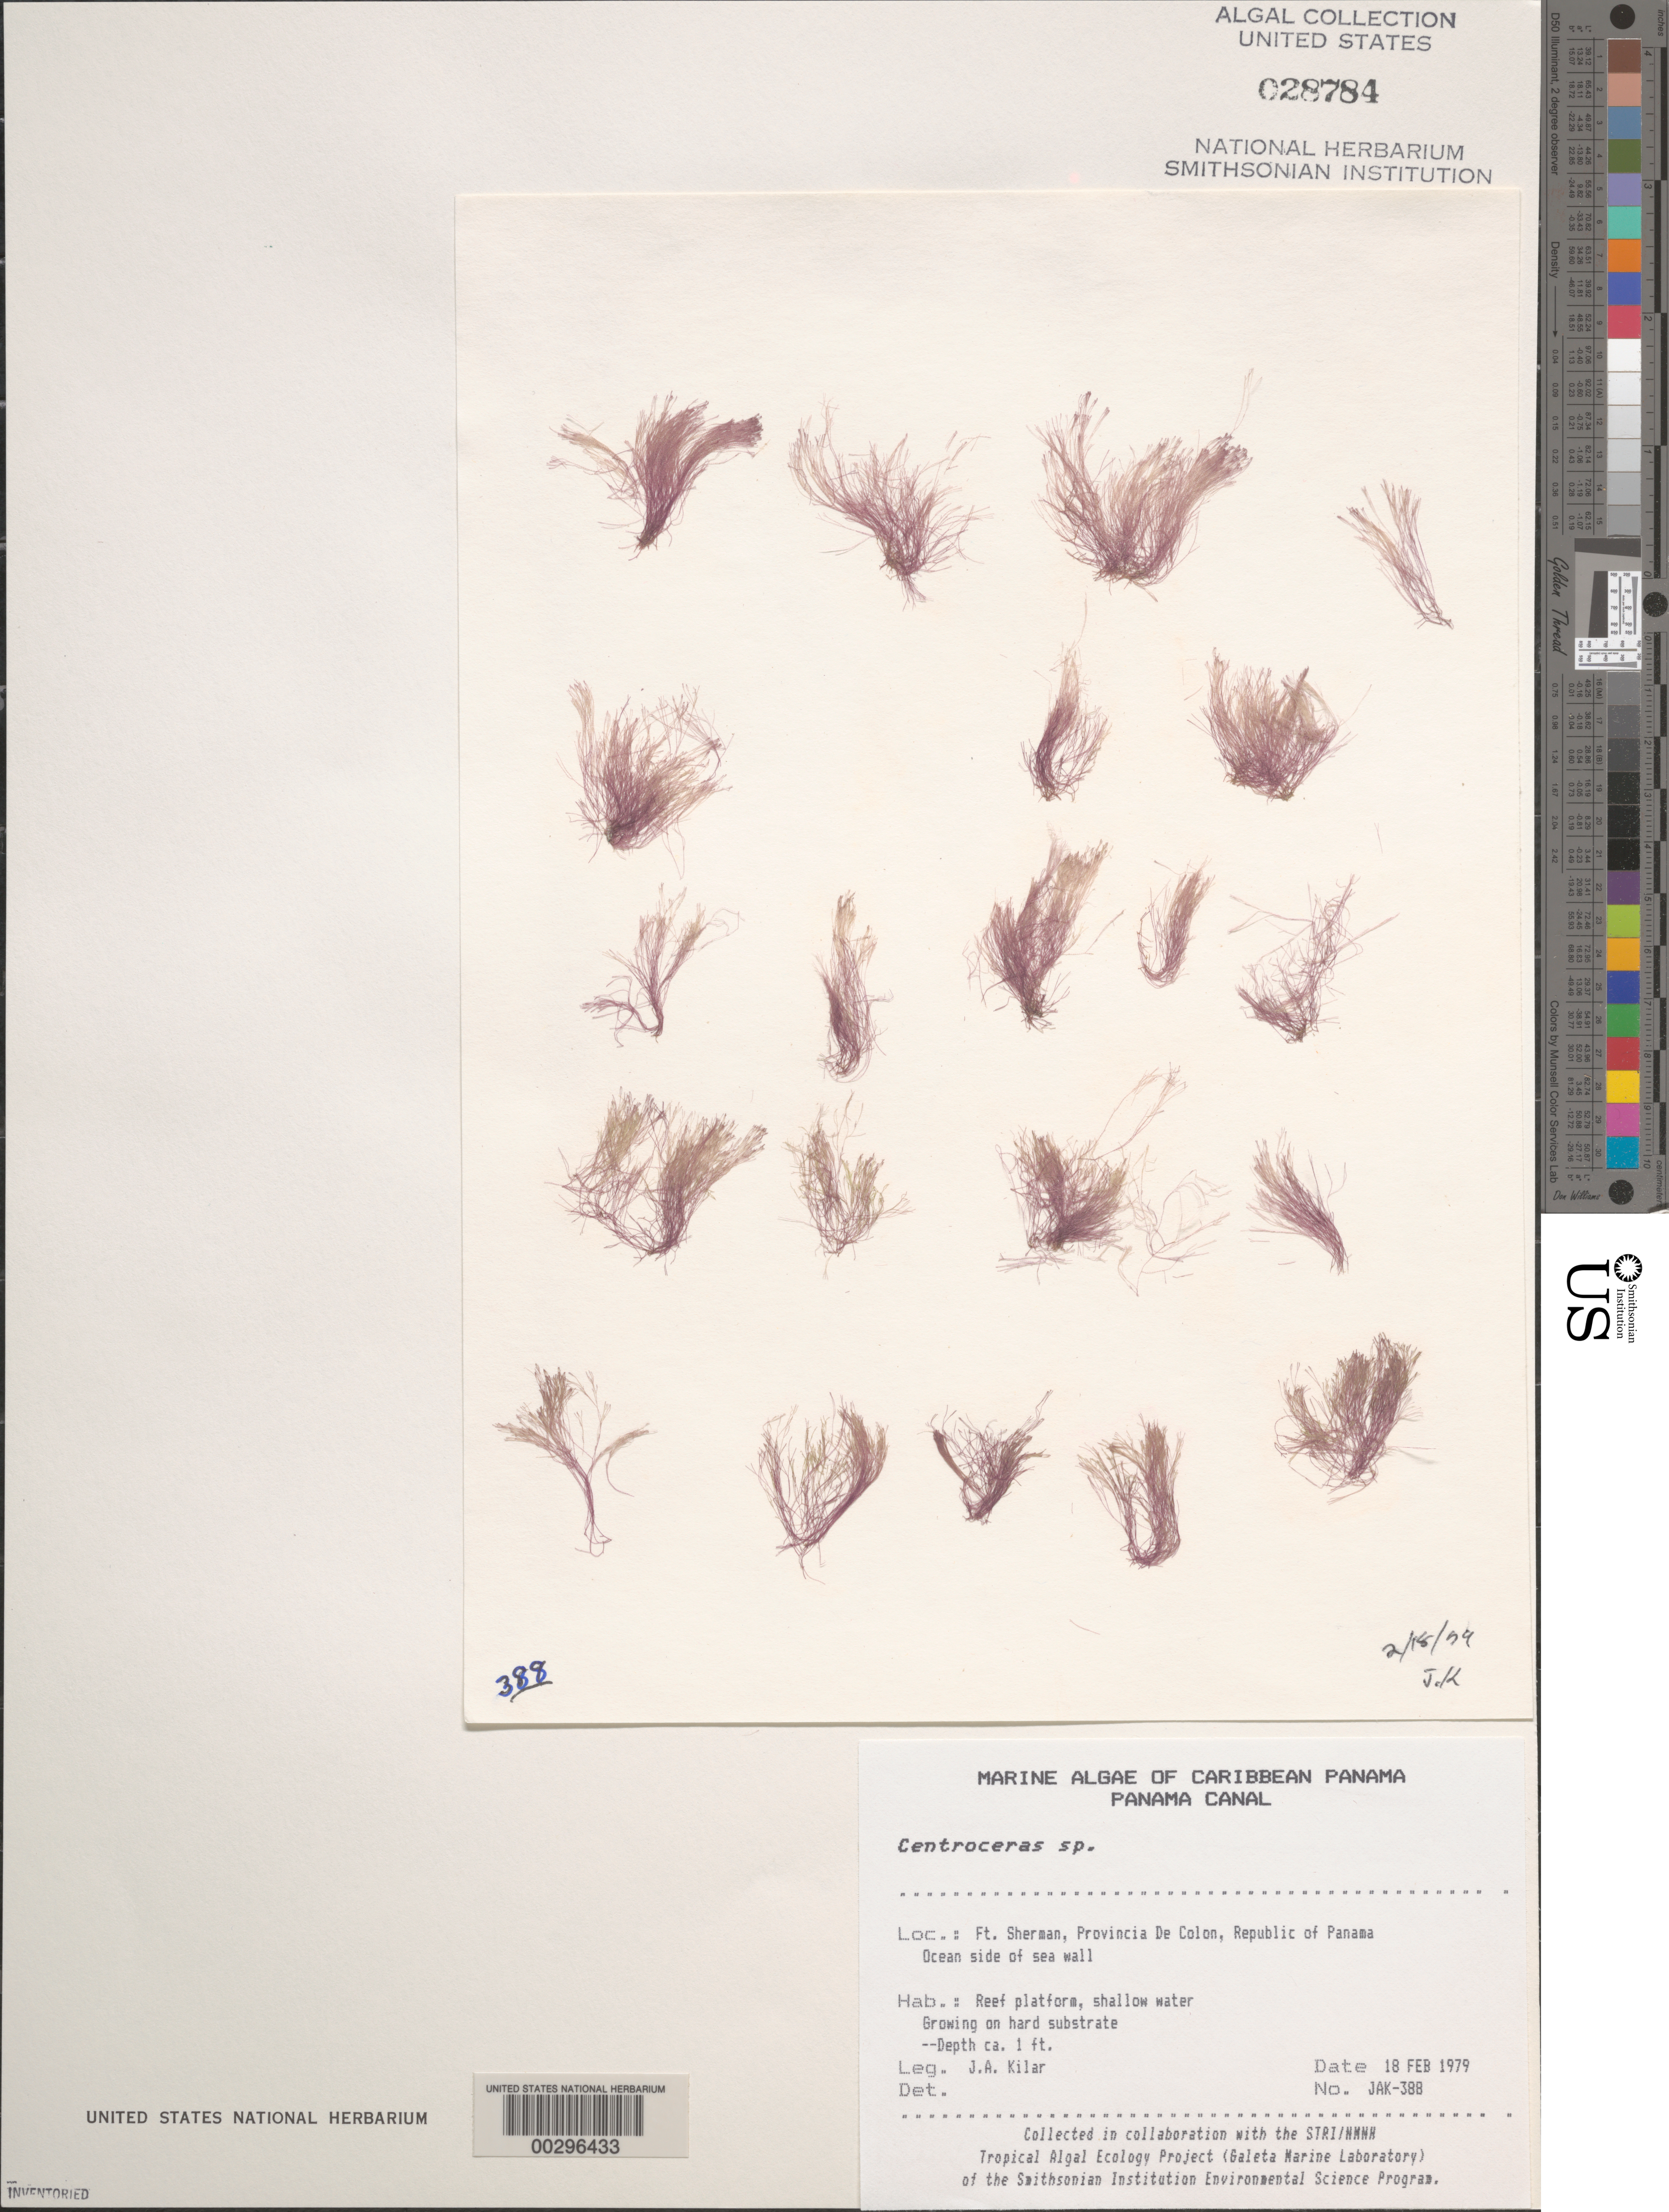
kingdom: Plantae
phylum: Rhodophyta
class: Florideophyceae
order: Ceramiales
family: Ceramiaceae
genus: Centroceras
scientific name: Centroceras sp.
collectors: J. A. Kilar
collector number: JAK-388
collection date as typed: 18 Feb 1979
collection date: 1979-02-18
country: Panama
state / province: Colón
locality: Fort Sherman, Panama Canal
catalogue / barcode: US 28784